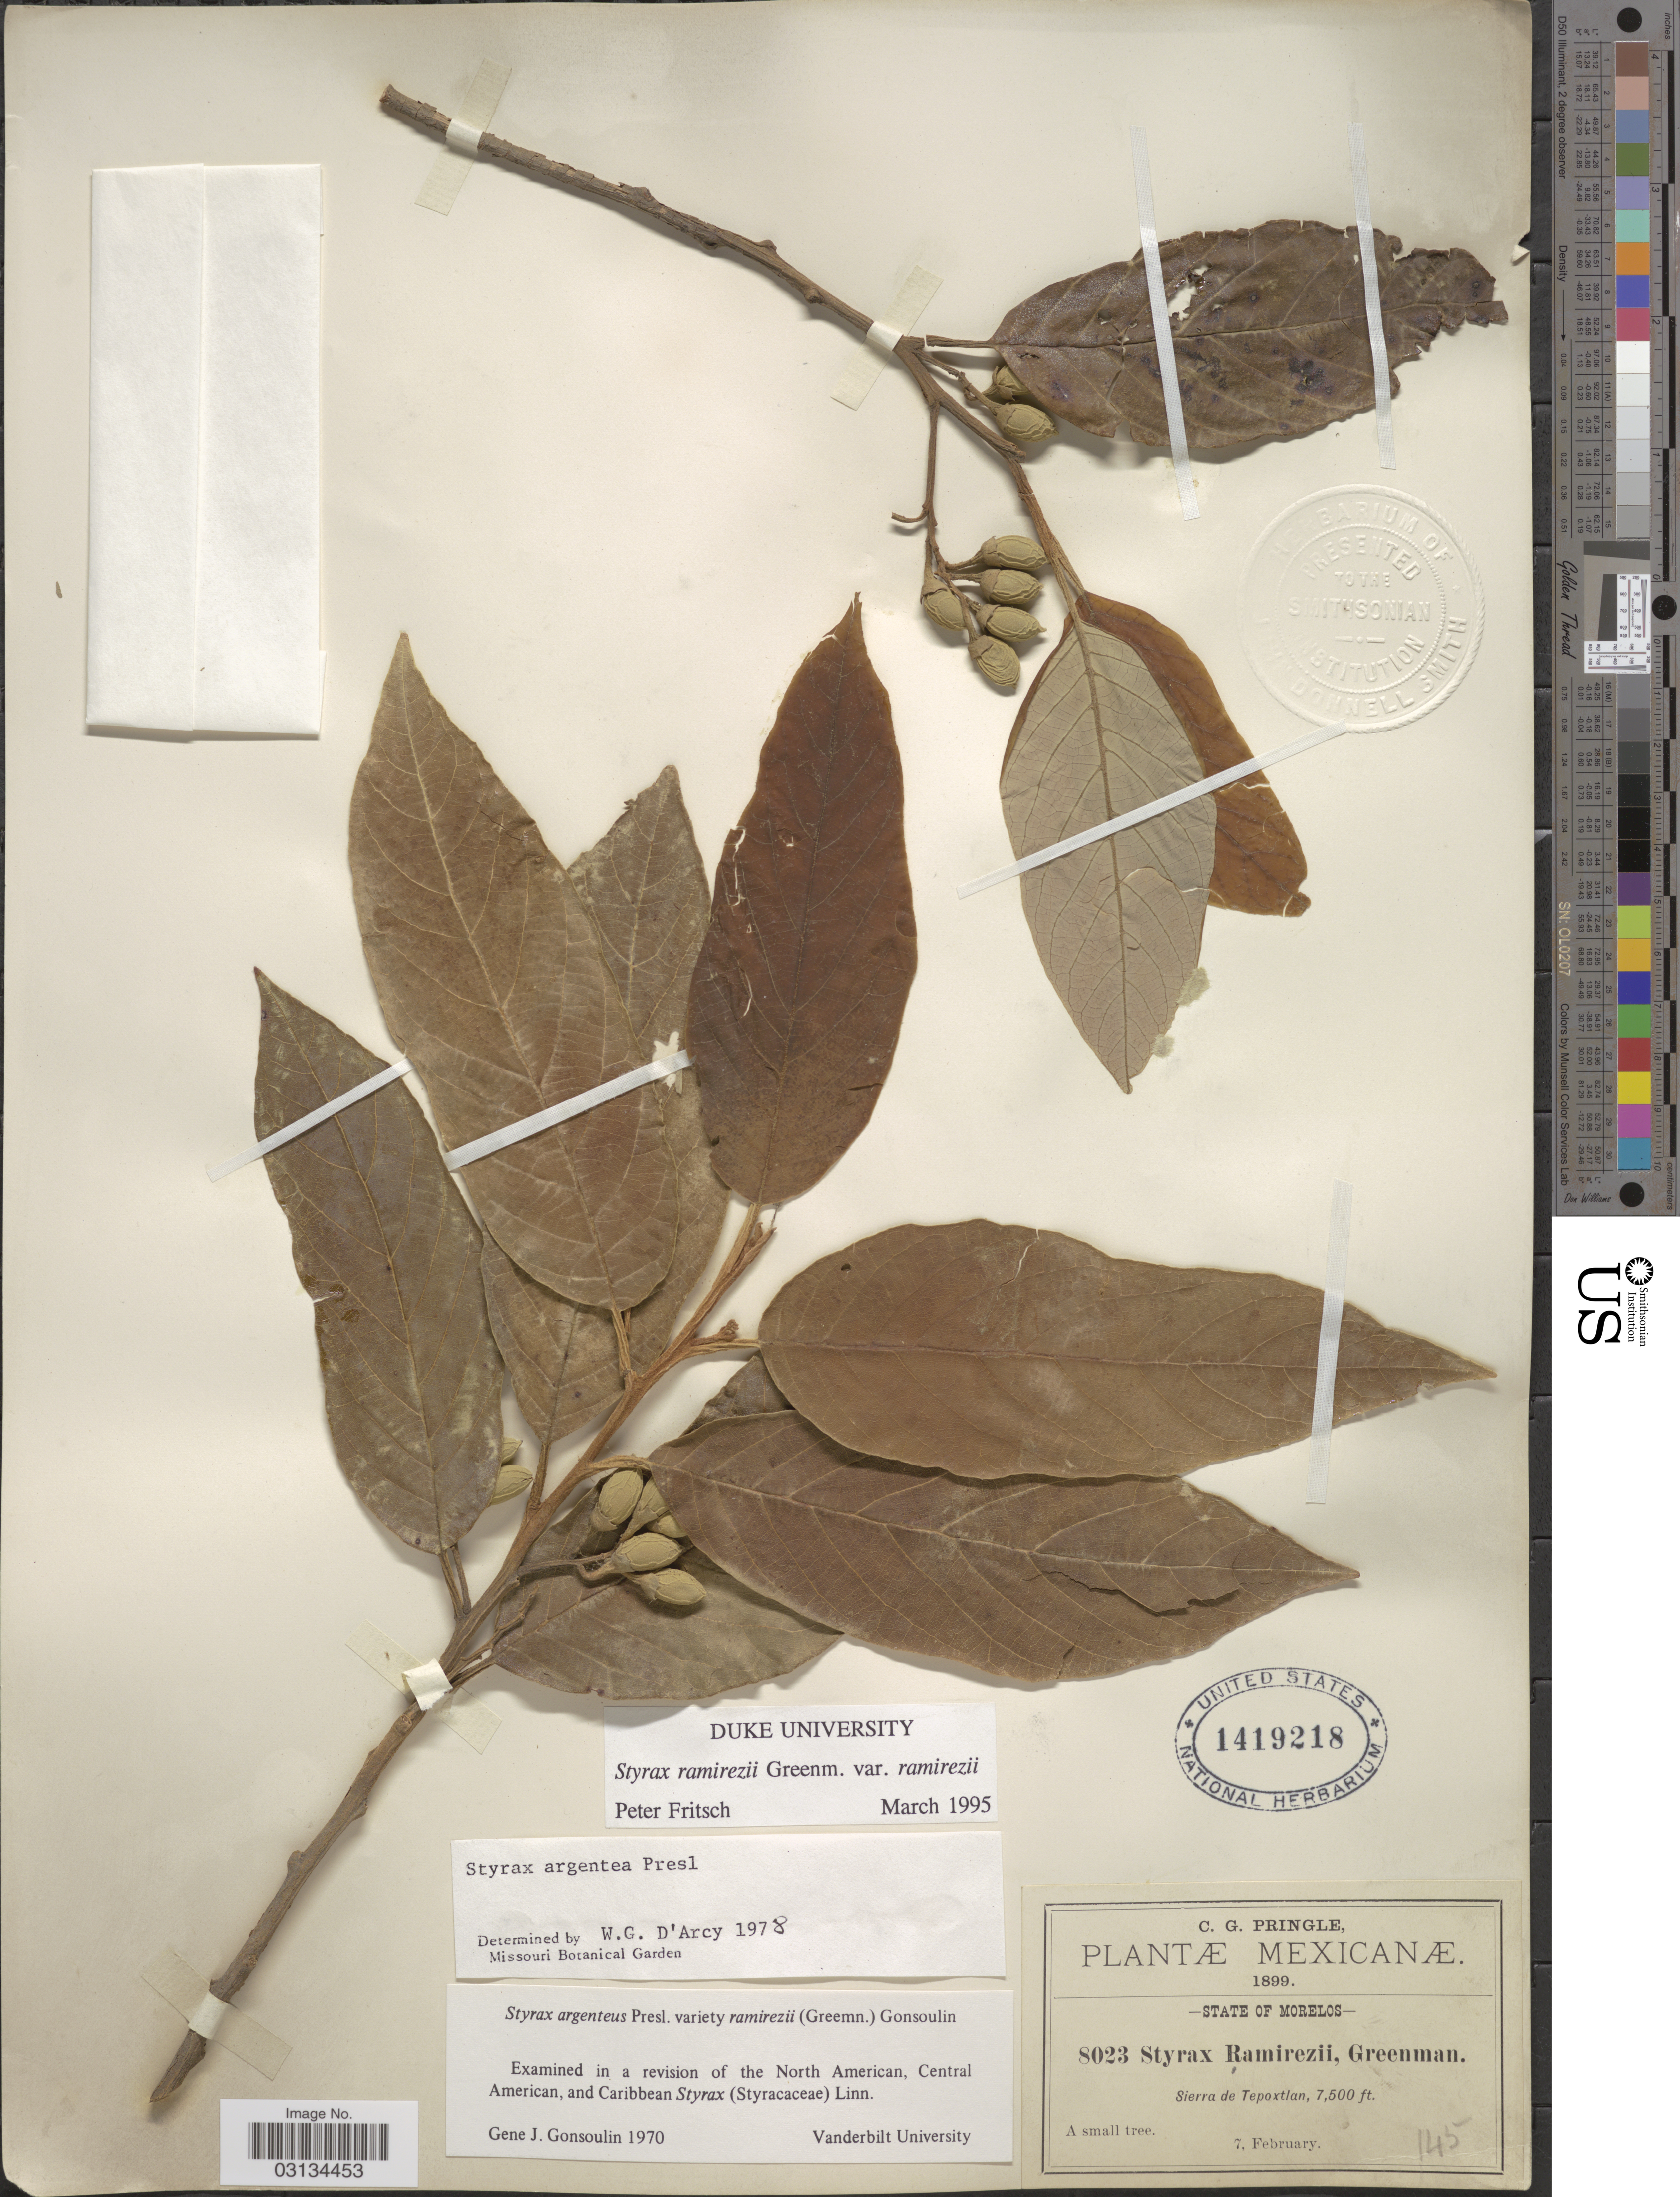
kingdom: Plantae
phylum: Tracheophyta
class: Magnoliopsida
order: Ericales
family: Styracaceae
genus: Styrax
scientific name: Styrax ramirezii var. ramirezii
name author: Greenm.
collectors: C. G. Pringle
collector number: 8023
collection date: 1899-02-07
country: Mexico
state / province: Morelos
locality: Sierra de Tepoxtlan.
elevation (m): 2286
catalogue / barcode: US 1419218